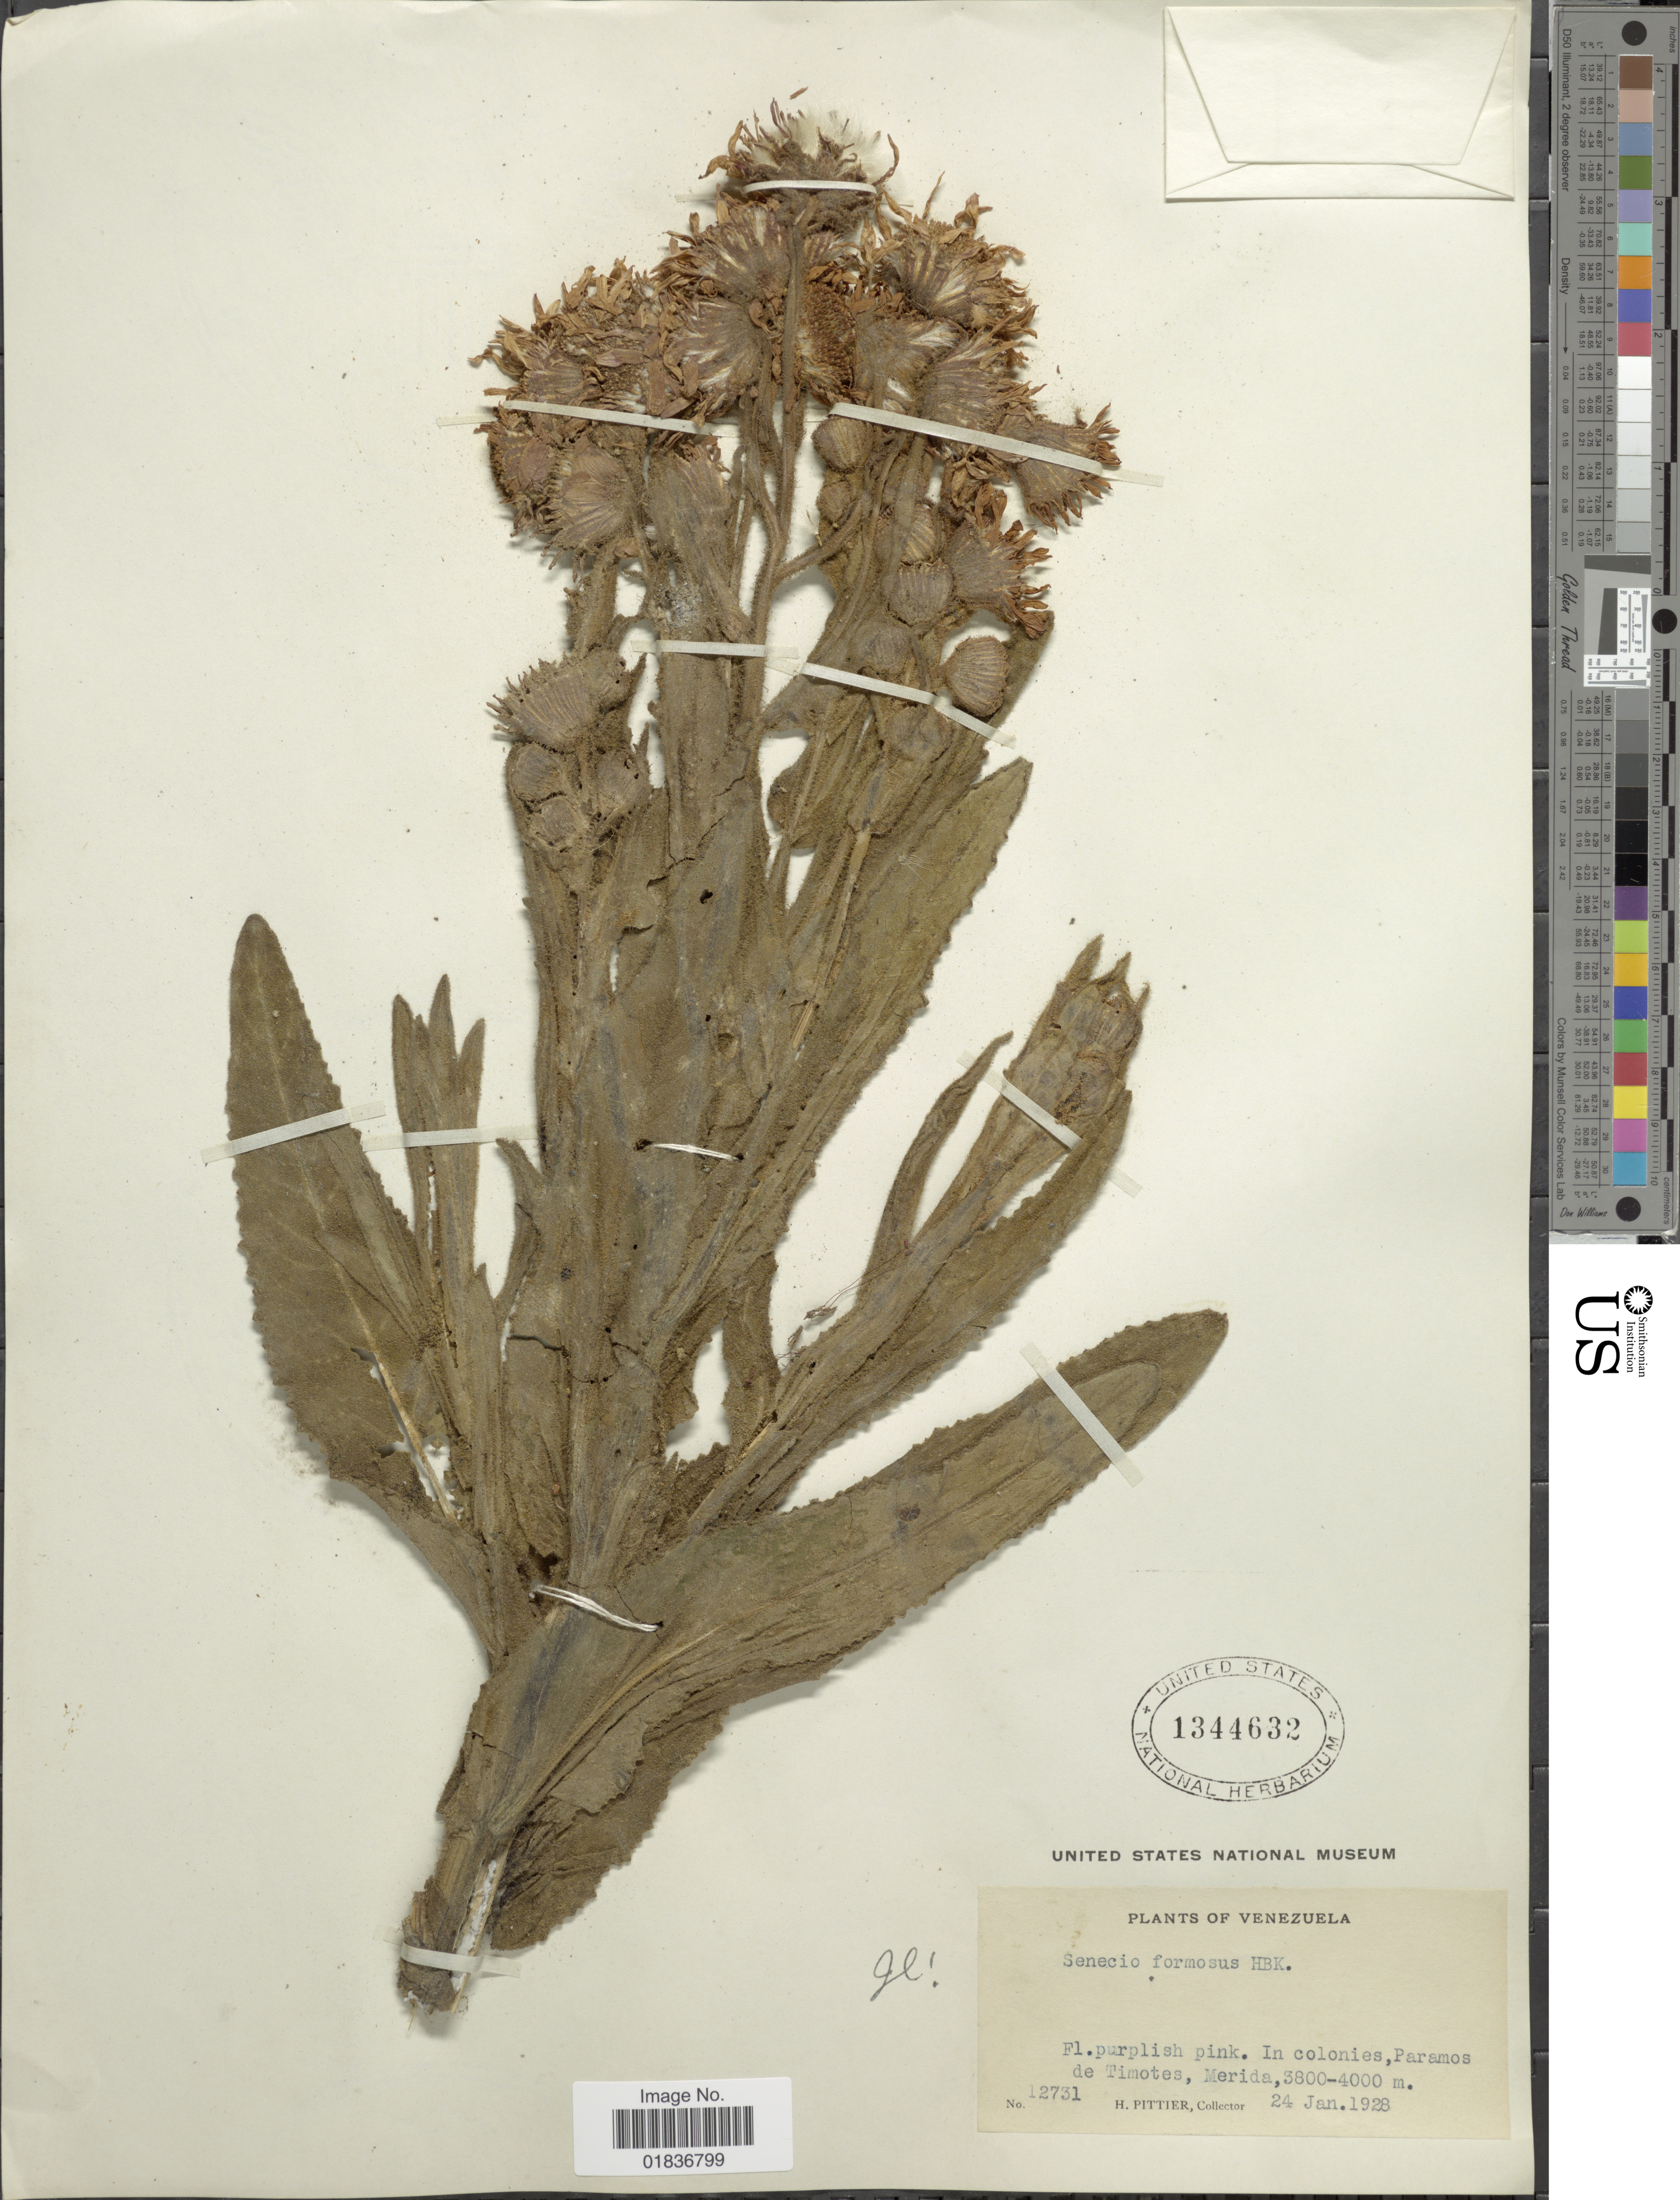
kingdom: Plantae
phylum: Tracheophyta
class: Magnoliopsida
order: Asterales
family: Asteraceae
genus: Senecio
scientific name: Senecio wedglacialis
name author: Cuatrec.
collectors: H. F. Pittier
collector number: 12731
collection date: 1928-01-24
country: Venezuela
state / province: Mérida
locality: In colonies, Paramos de Timotes, Merida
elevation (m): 3800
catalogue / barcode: US 1344632